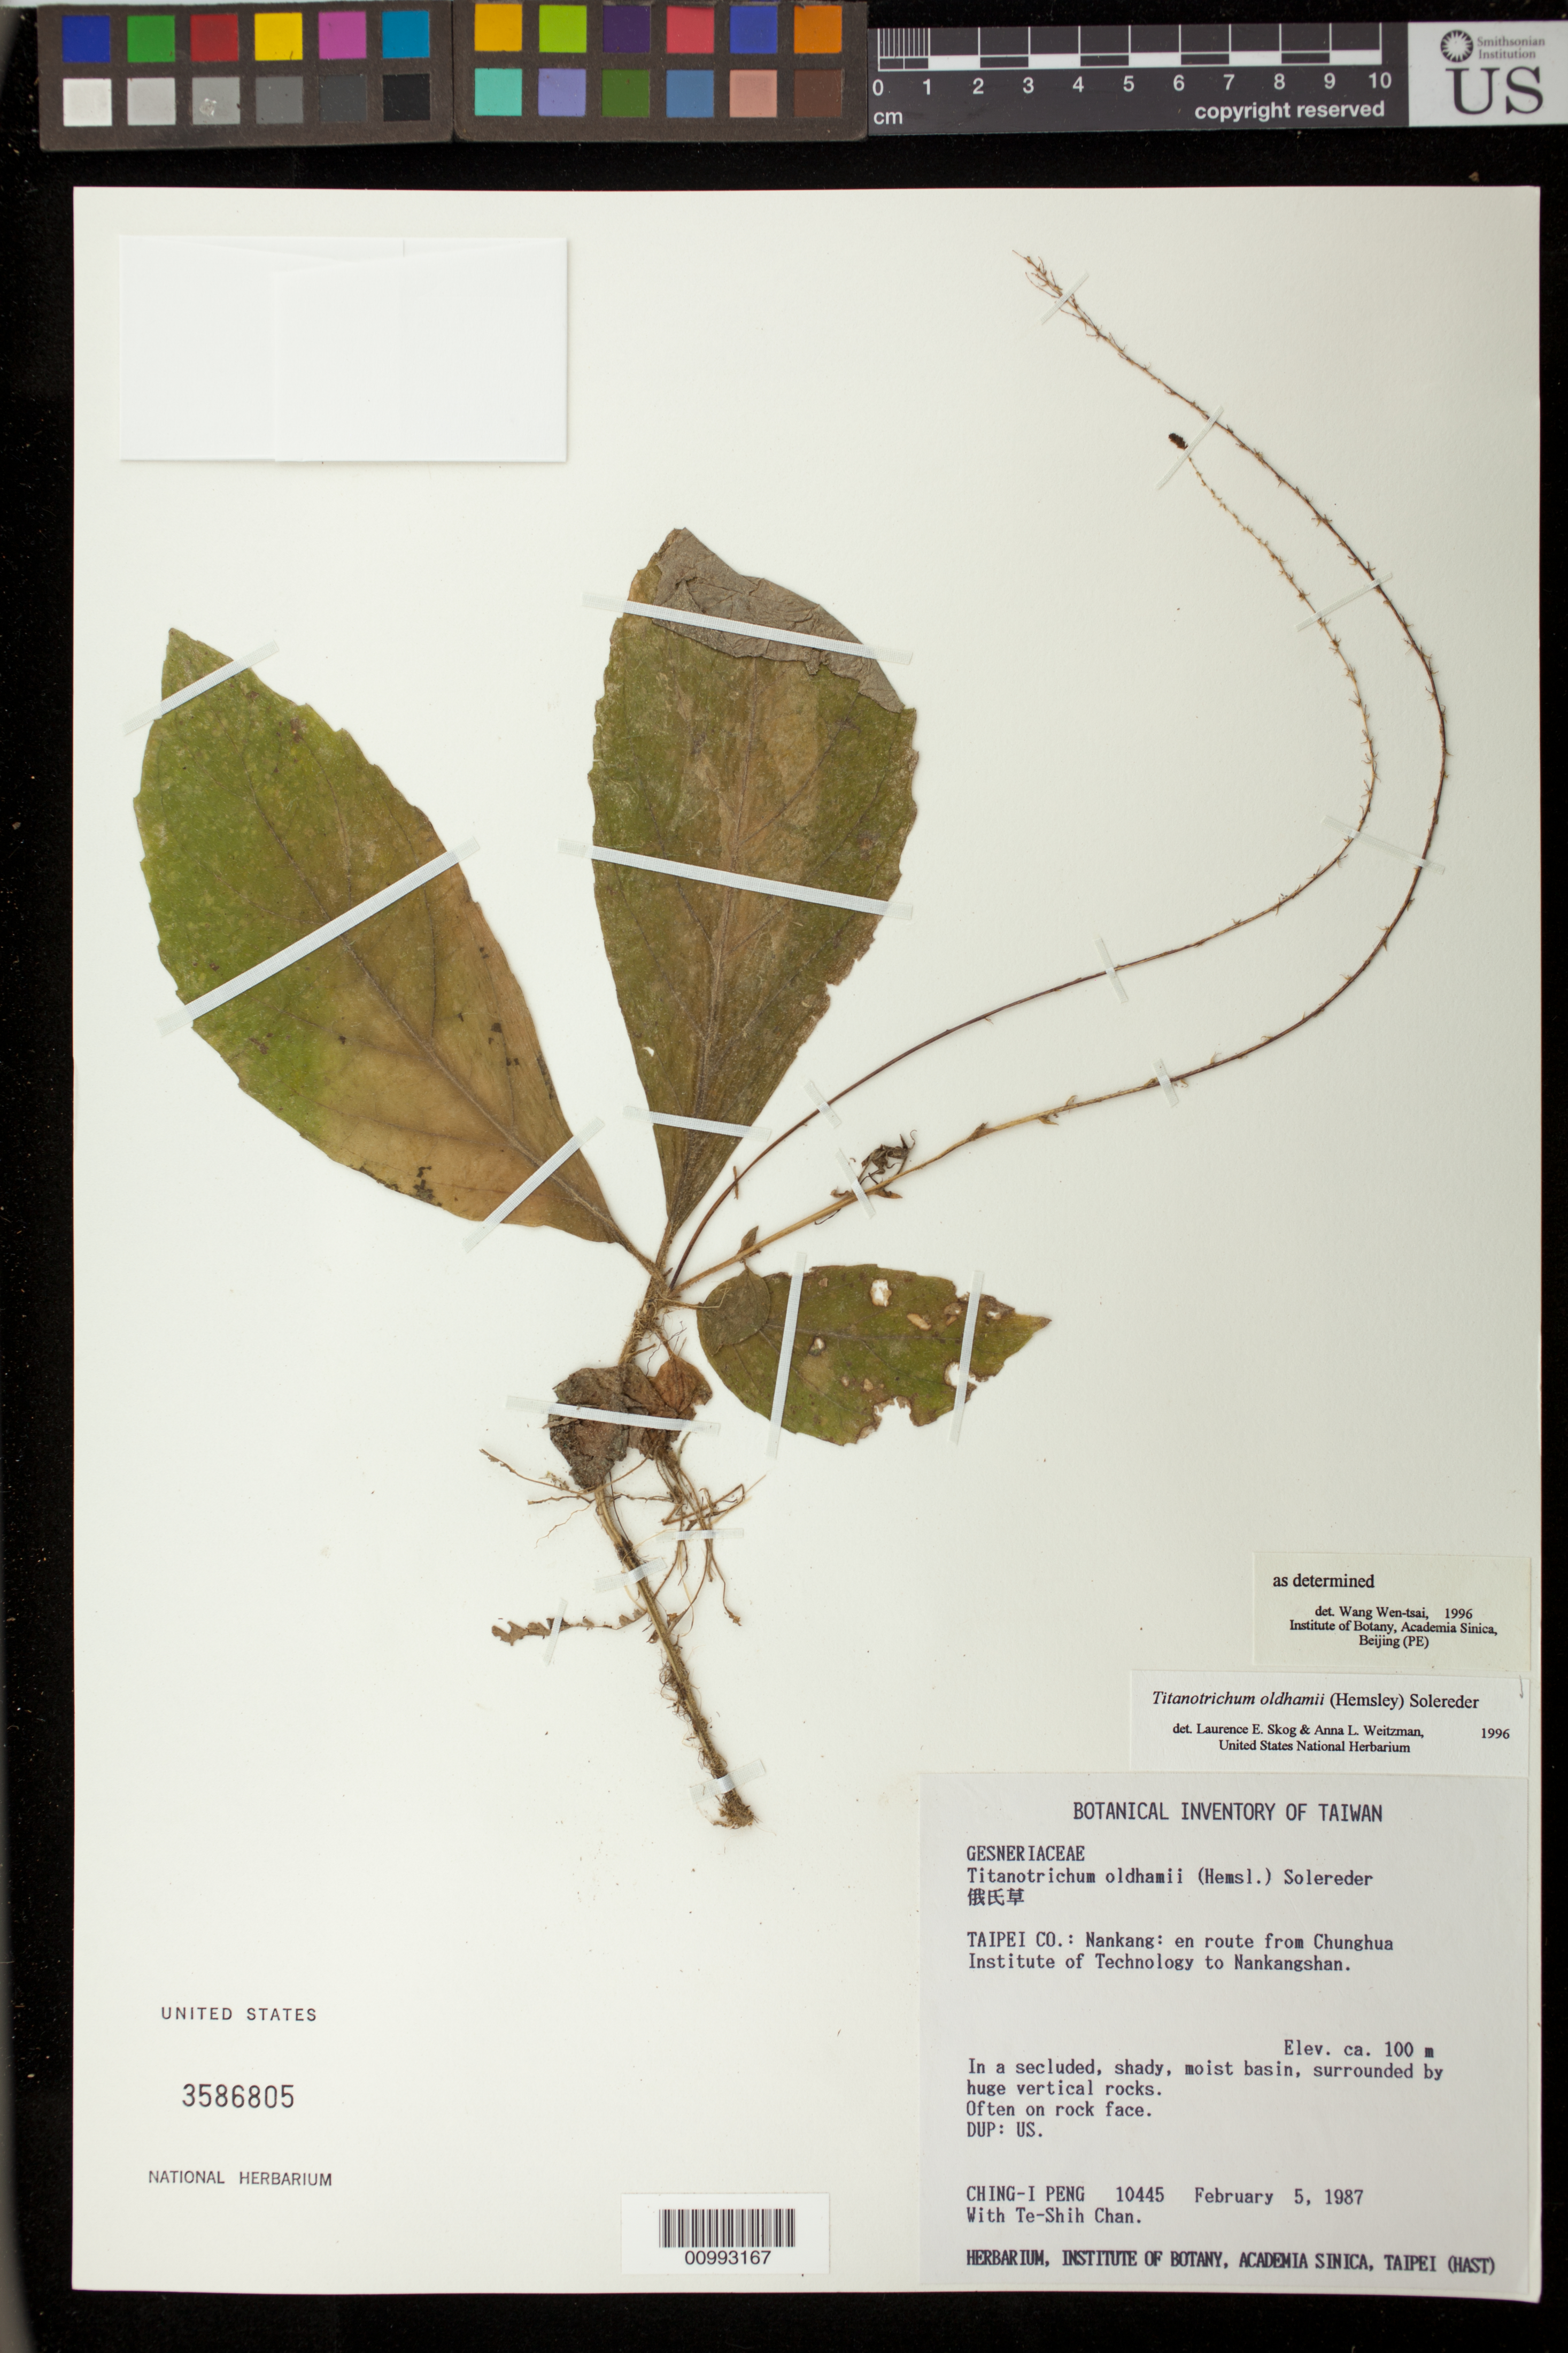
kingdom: Plantae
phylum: Tracheophyta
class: Magnoliopsida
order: Lamiales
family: Gesneriaceae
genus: Titanotrichum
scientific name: Titanotrichum oldhamii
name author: (Hemsl.) Soler.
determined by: Skog, L. E.; Weitzman, A. L.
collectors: C.-I Peng & T. Chan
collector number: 10445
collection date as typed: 05 Feb 1987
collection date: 1987-02-05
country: Taiwan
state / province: Taipei City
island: Taiwan [Formosa]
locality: Taipei Co.: Nankang: en route from Chunghua Institute of Technology to Nankangshan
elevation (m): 100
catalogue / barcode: US 3586805